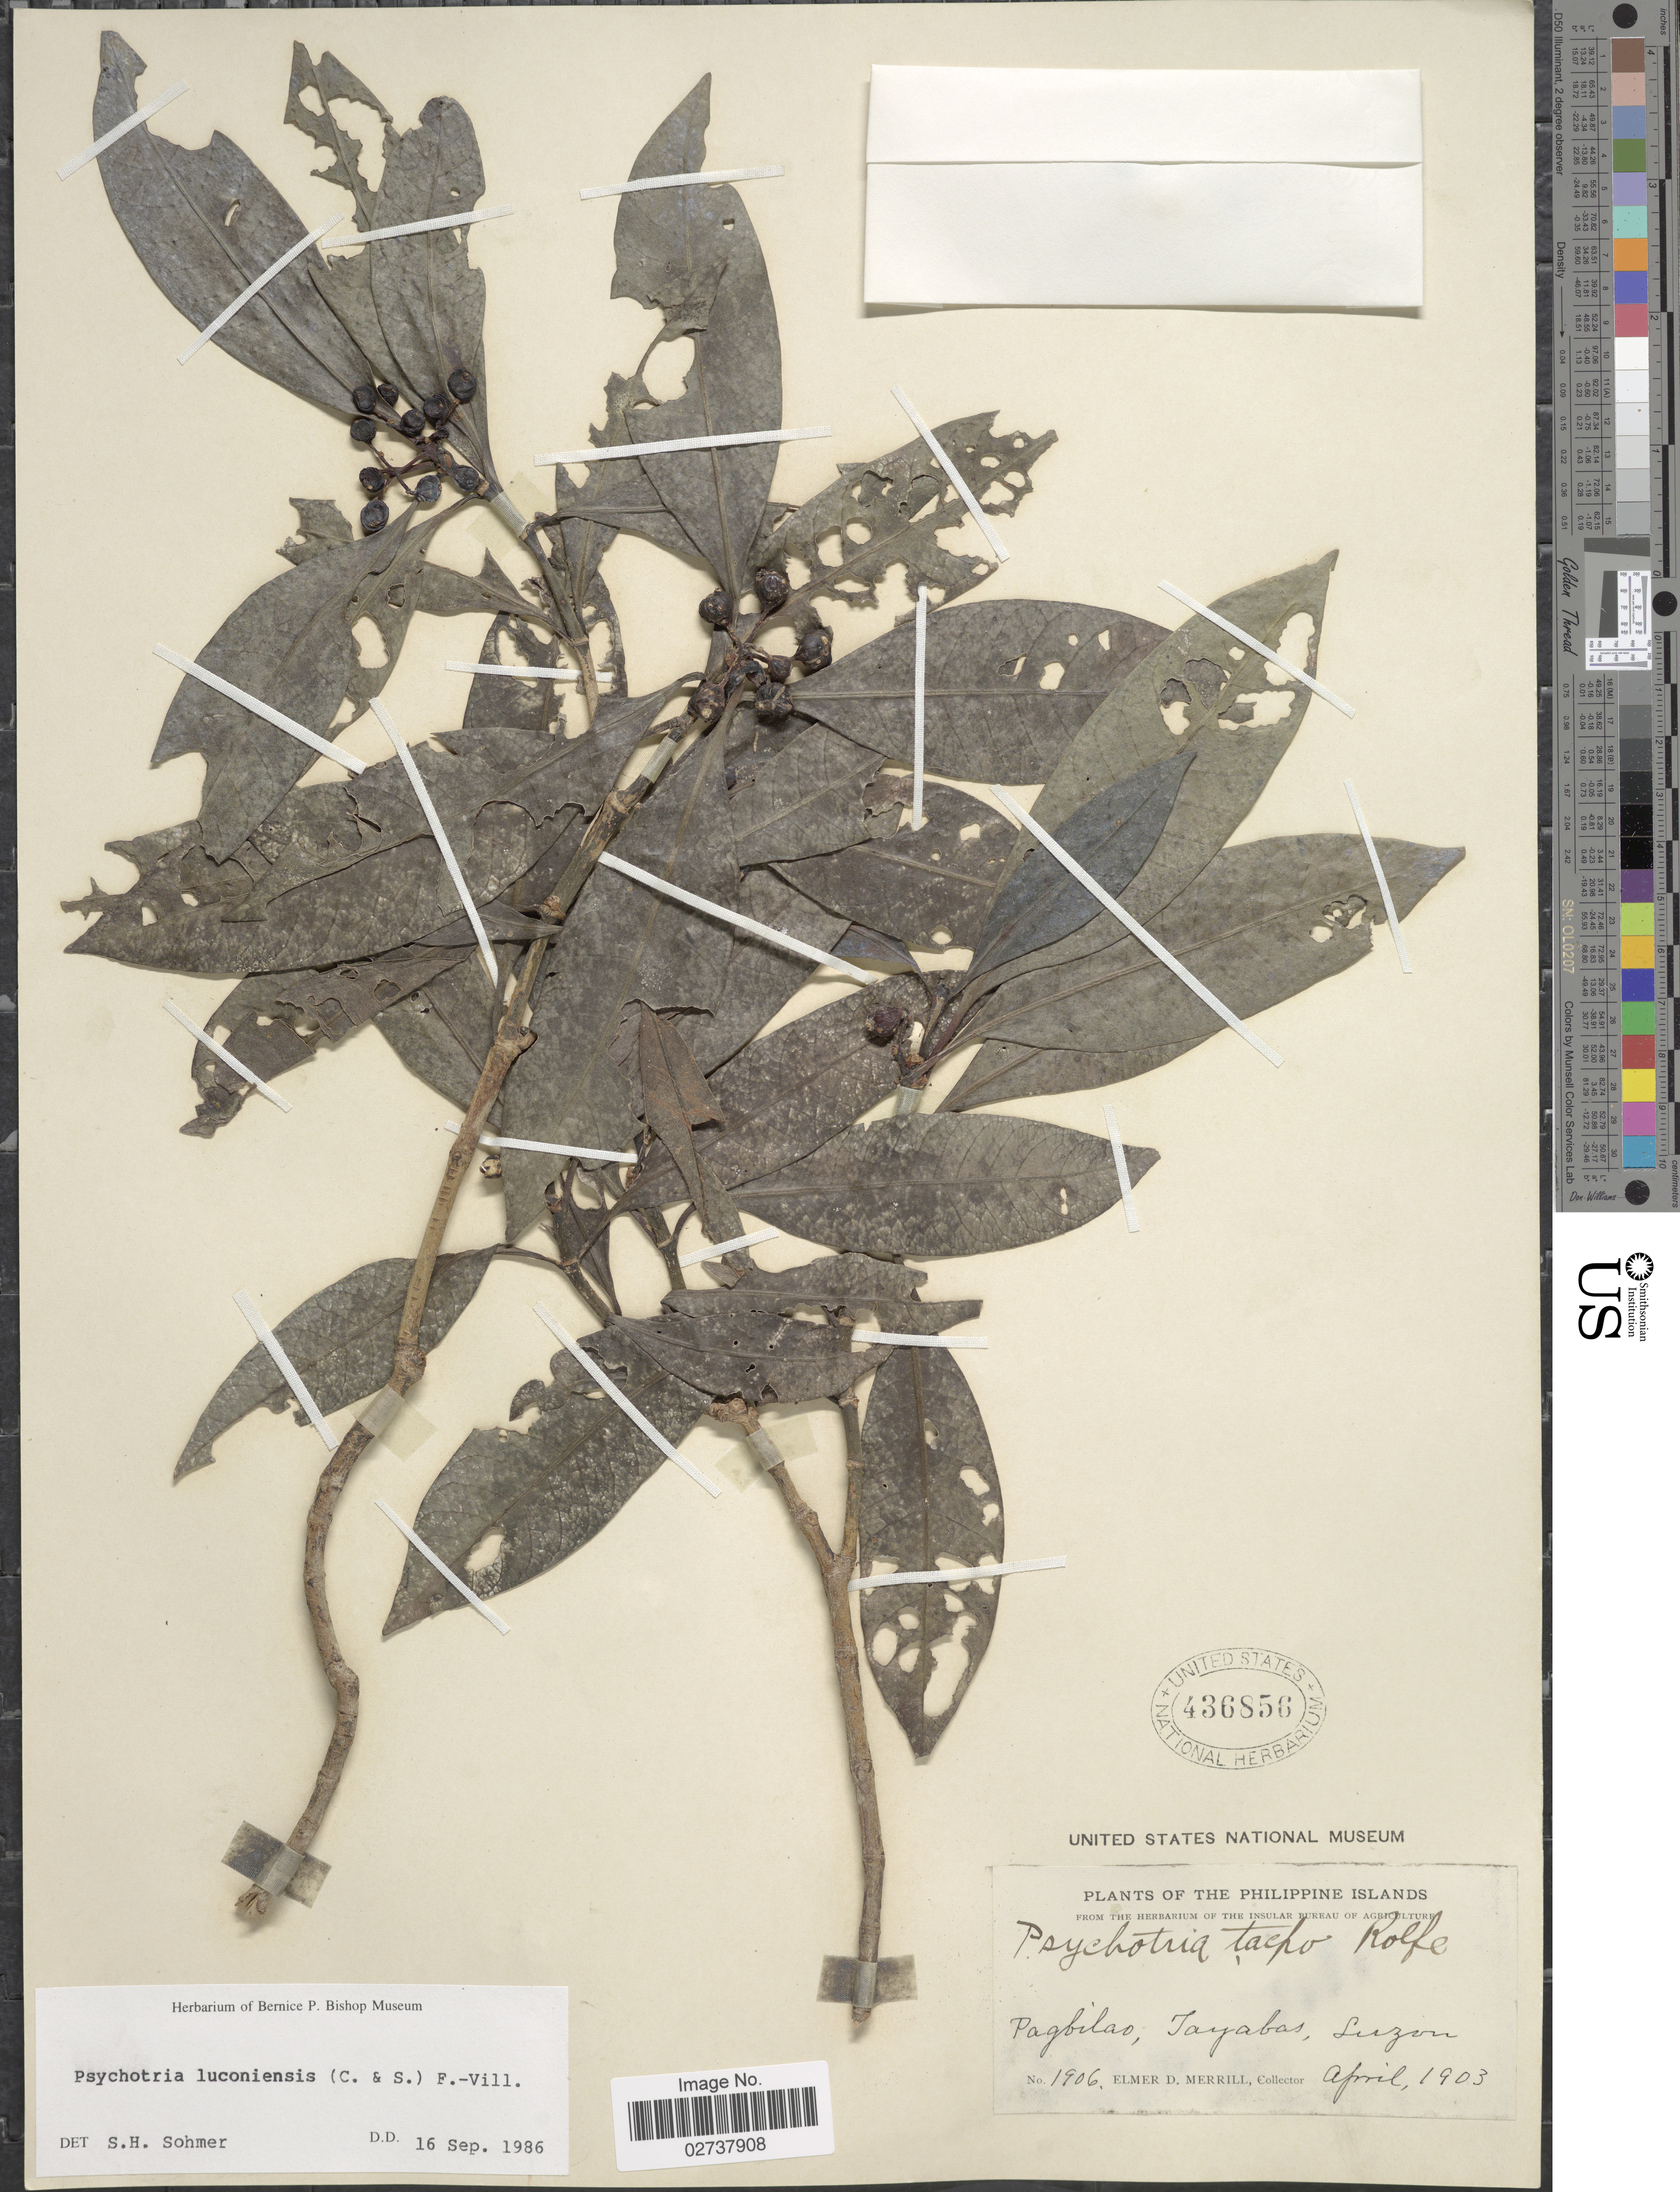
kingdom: Plantae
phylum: Tracheophyta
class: Magnoliopsida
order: Gentianales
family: Rubiaceae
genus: Psychotria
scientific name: Psychotria luzoniensis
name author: (Cham. & Schltdl.) Fern.-Vill.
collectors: E. D. Merrill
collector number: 1906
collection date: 1903-04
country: Philippines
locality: Pagbilao, Tayabas, Luzon.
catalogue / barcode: US 436856